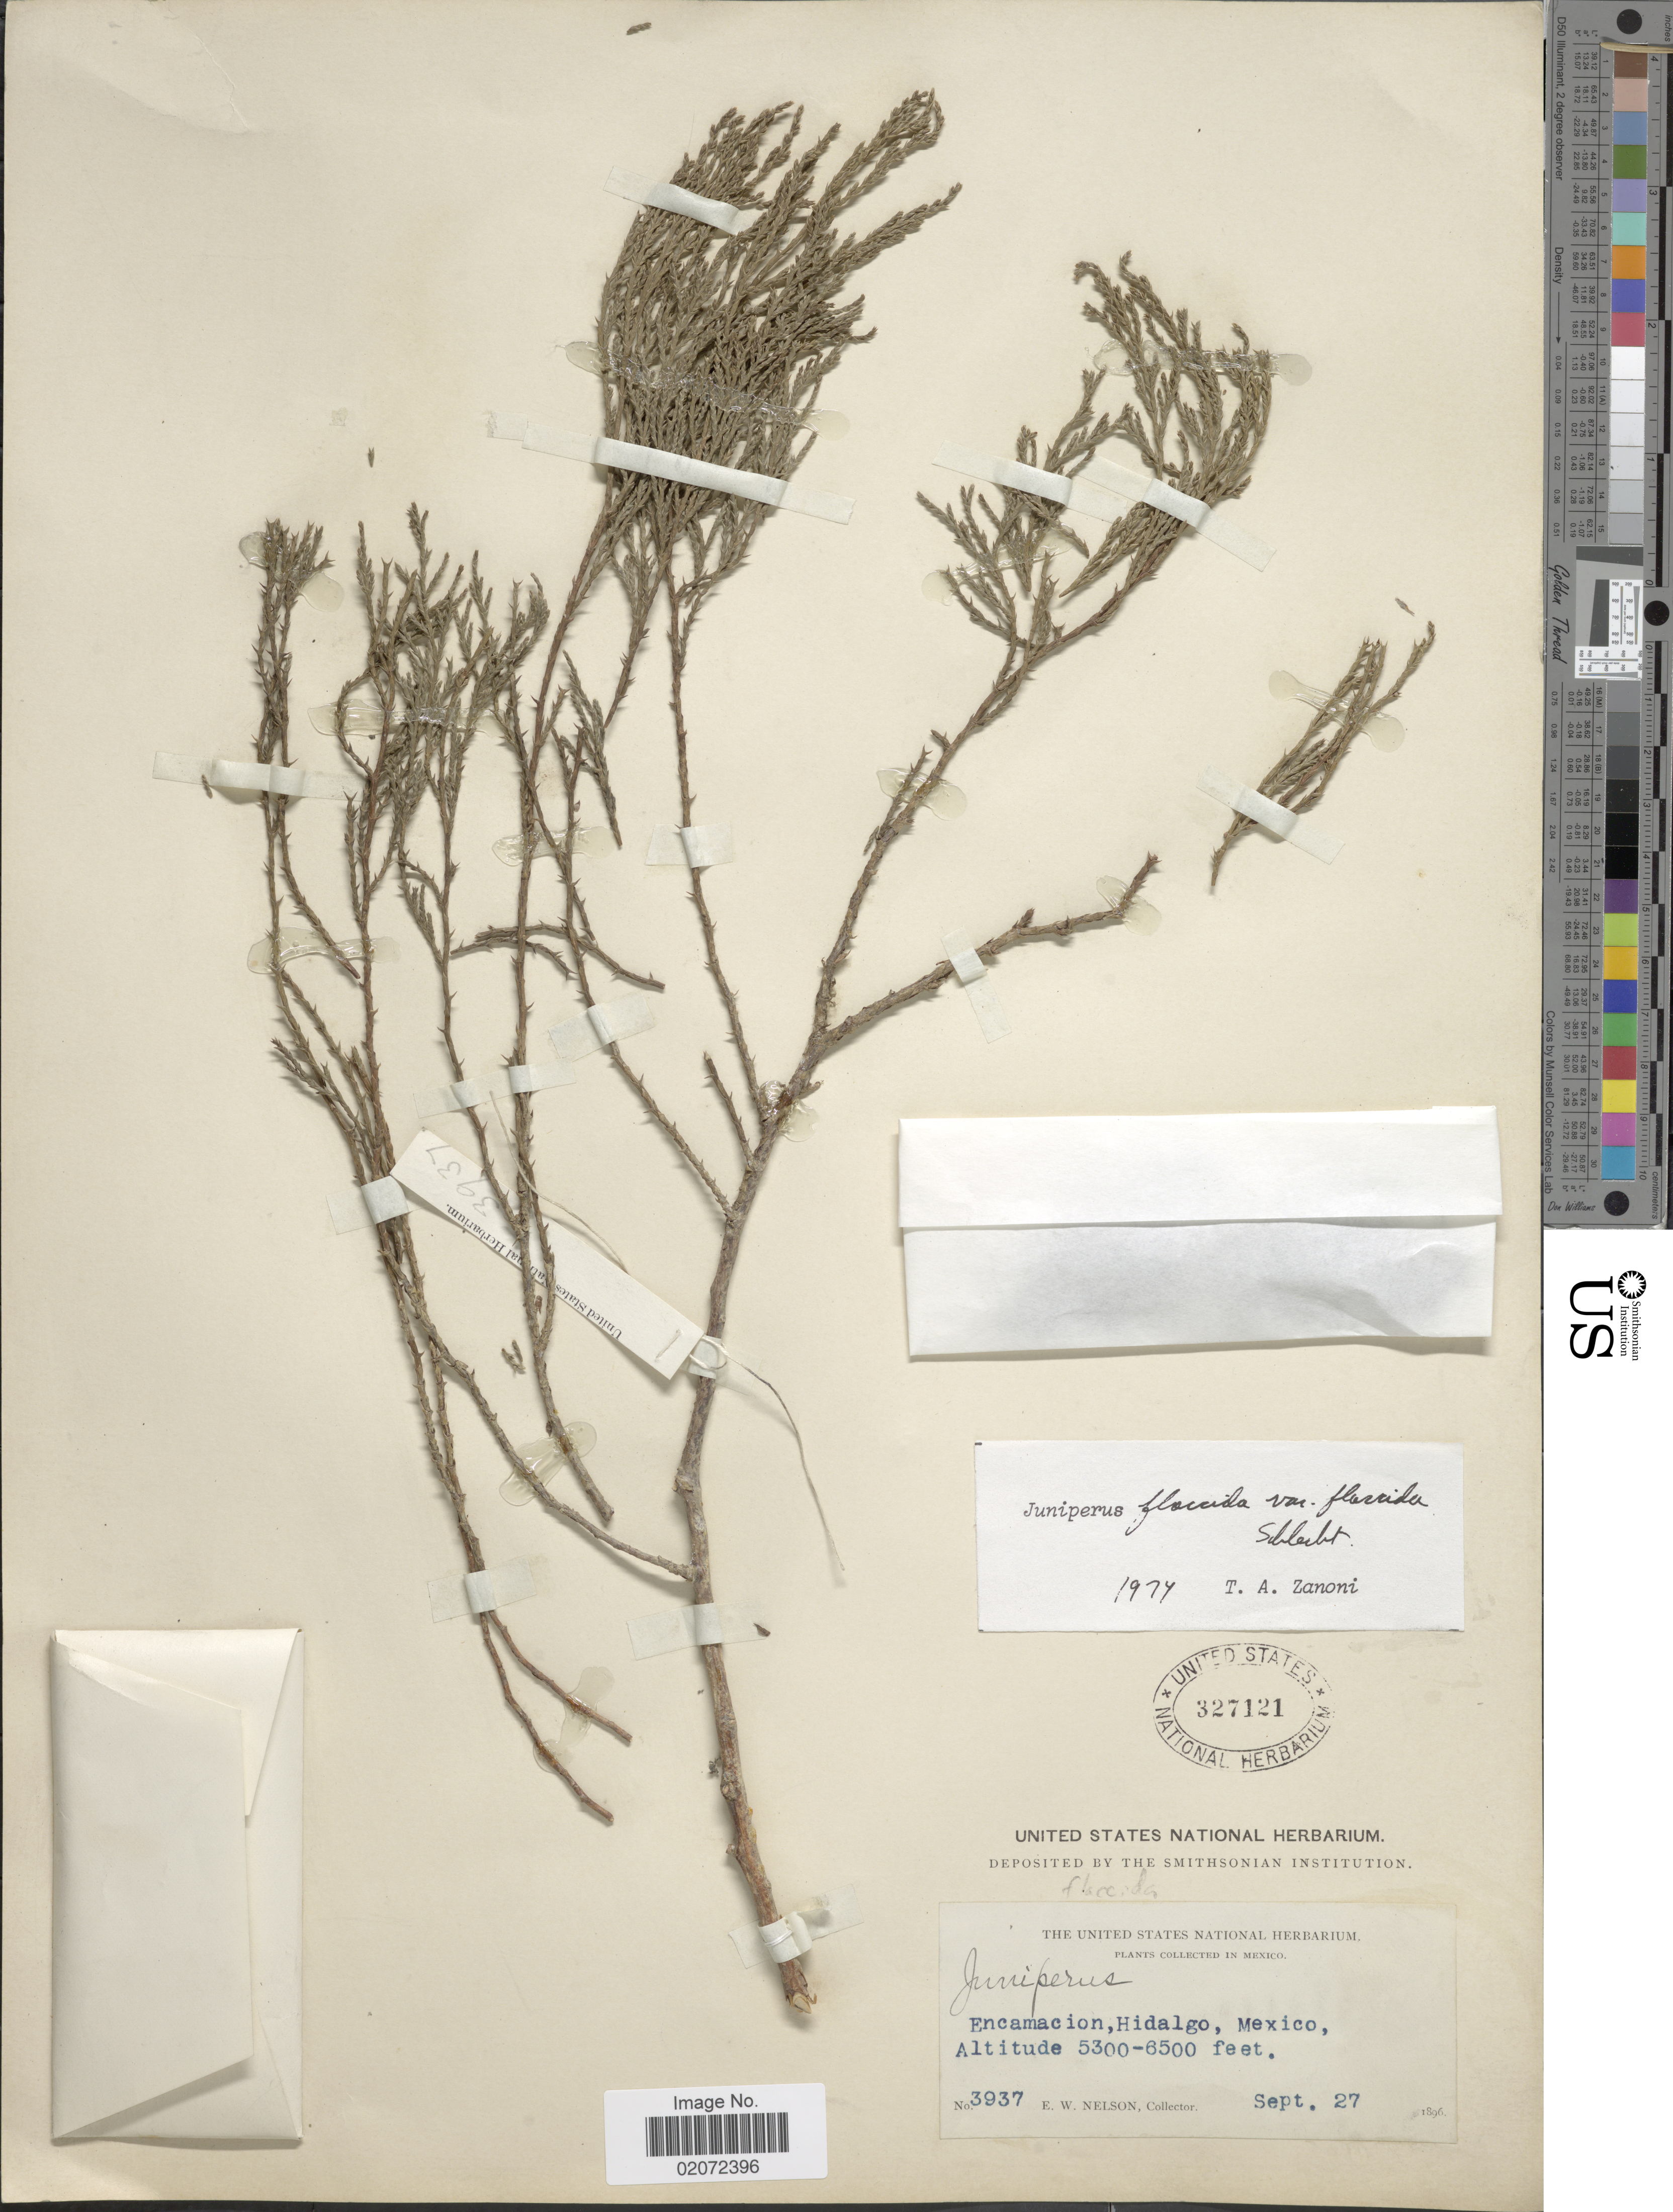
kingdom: Plantae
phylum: Tracheophyta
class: Pinopsida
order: Pinales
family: Cupressaceae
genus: Juniperus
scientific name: Juniperus flaccida var. flaccida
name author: Schltdl.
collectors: E. W. Nelson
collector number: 3937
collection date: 1896-09-27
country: Mexico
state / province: Hidalgo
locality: Encamacion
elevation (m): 1615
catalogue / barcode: US 327121